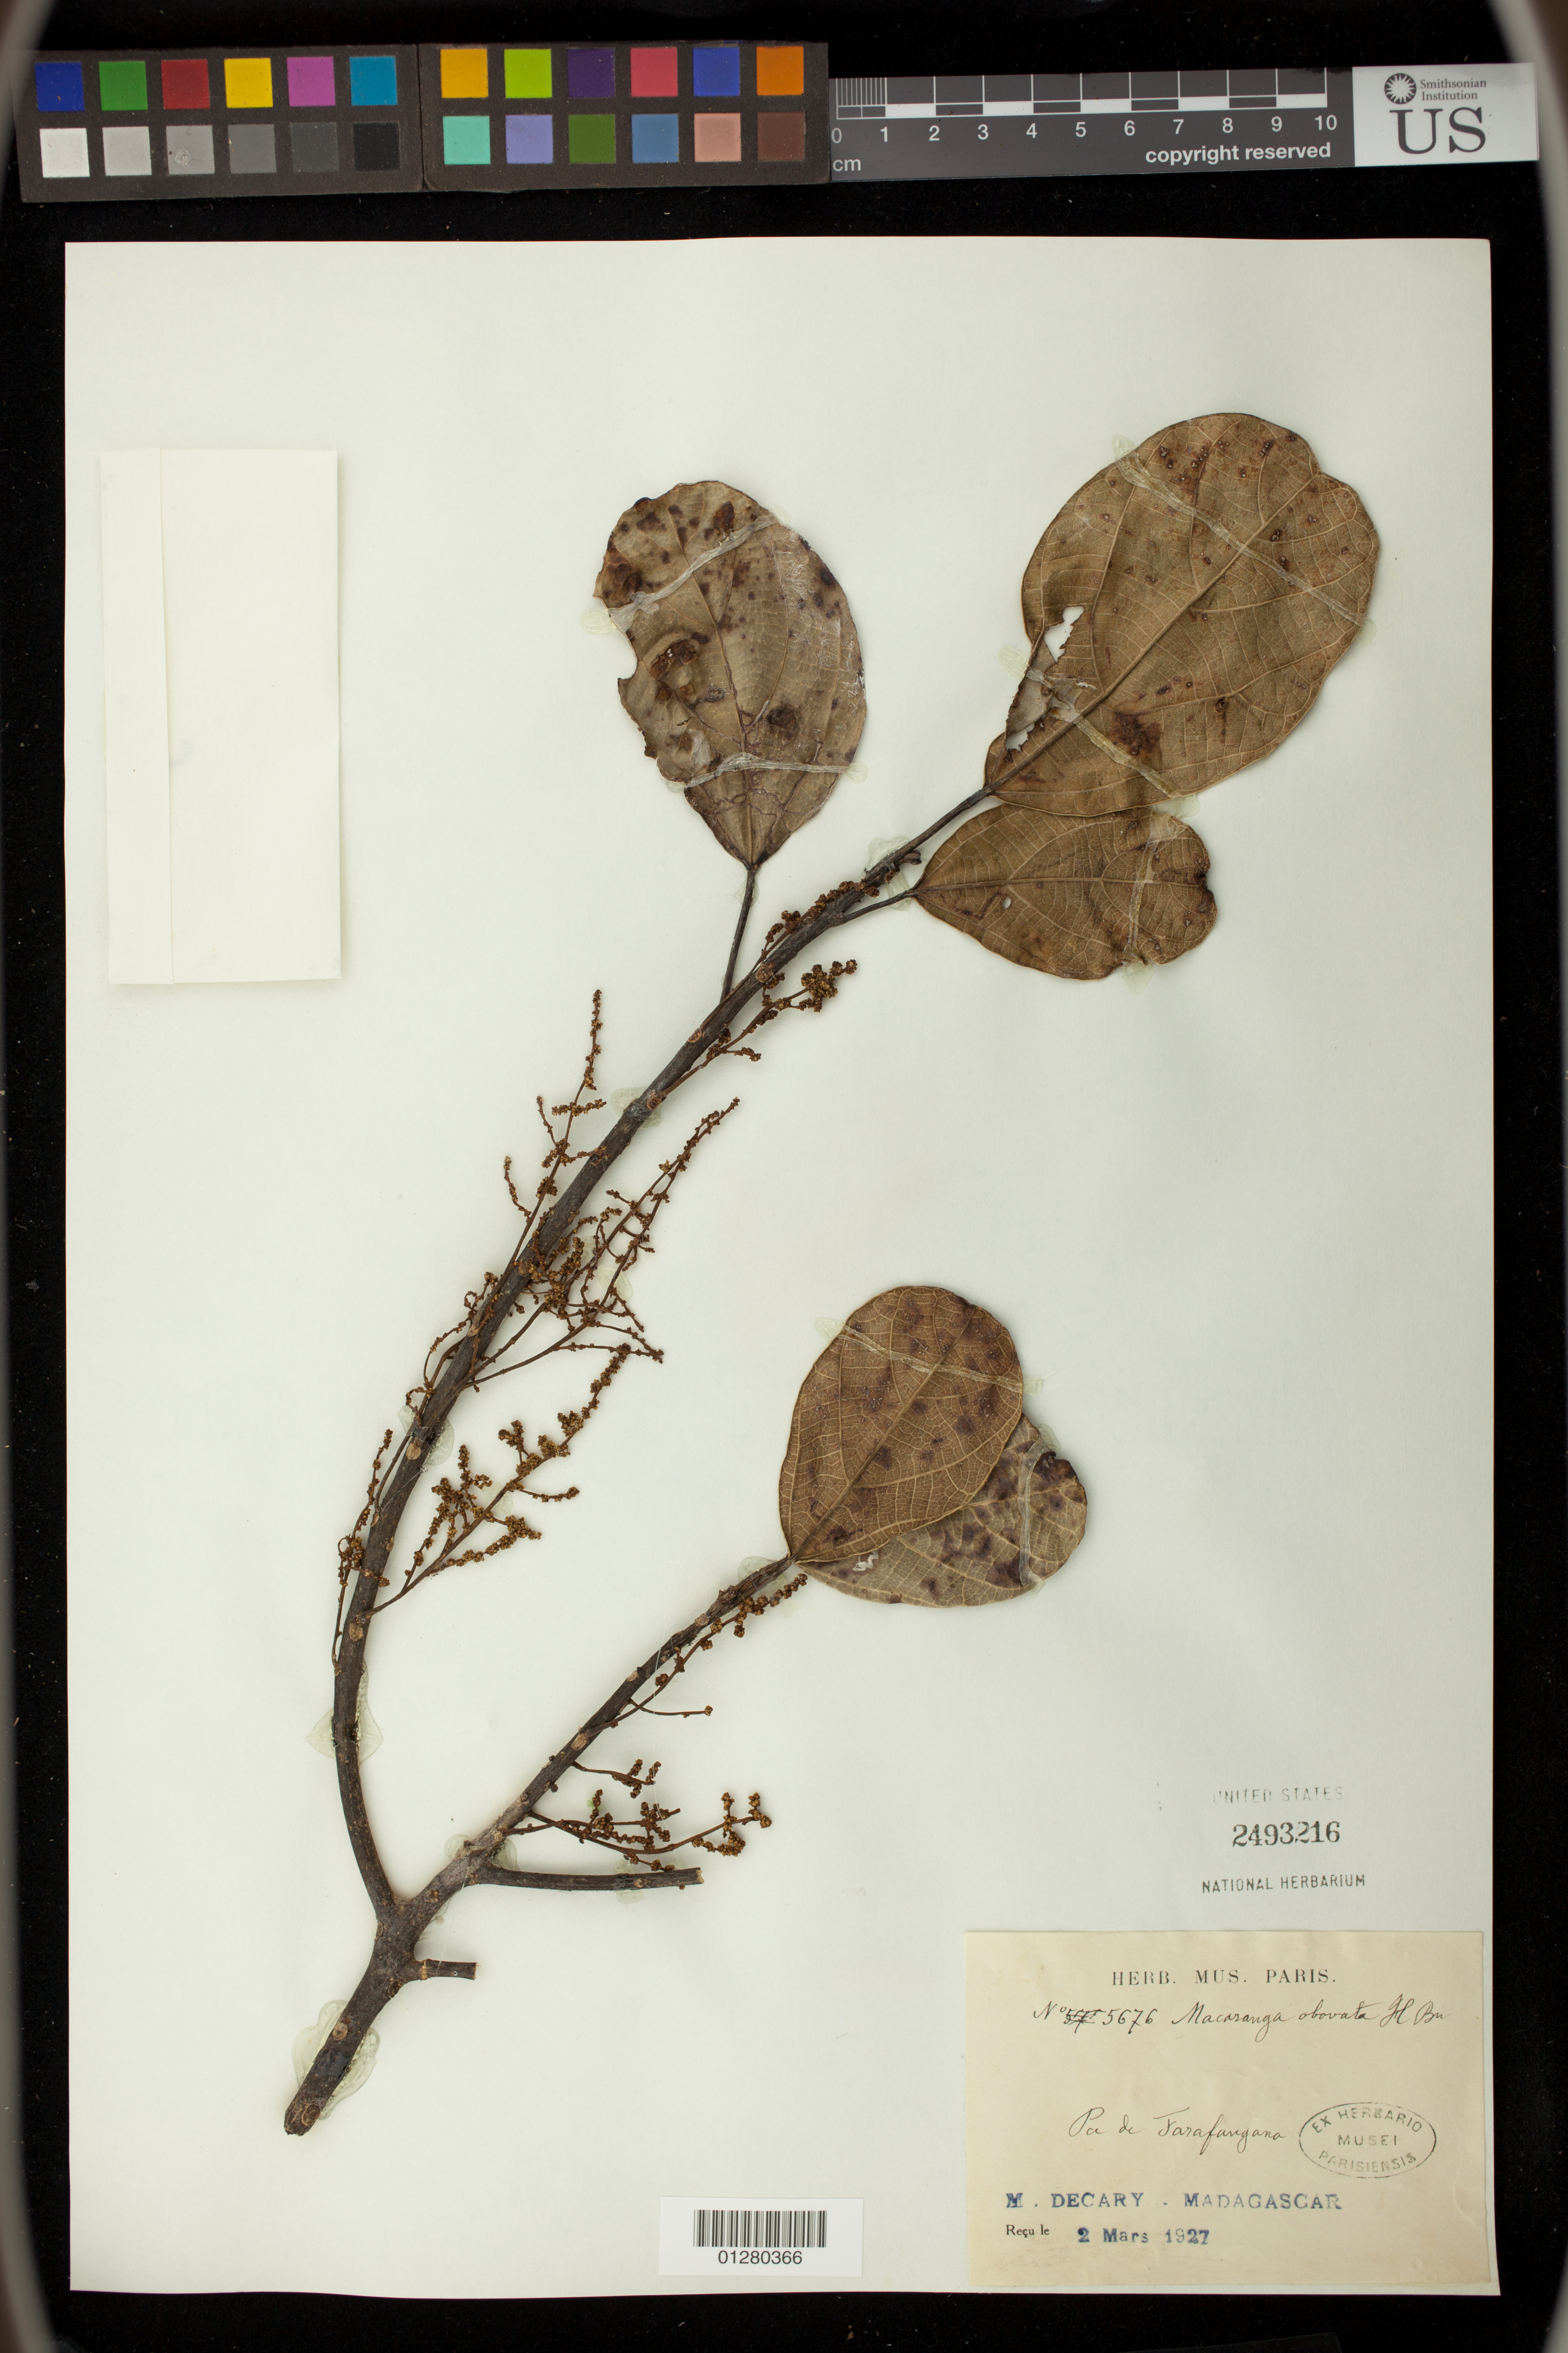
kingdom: Plantae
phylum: Tracheophyta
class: Magnoliopsida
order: Malpighiales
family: Euphorbiaceae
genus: Macaranga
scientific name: Macaranga obovata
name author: ex Baill.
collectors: M. Decary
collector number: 5676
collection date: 1927-03-02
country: Madagascar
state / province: Atsimo-Atsinanana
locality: Pa de Farafangana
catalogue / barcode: US 2493216